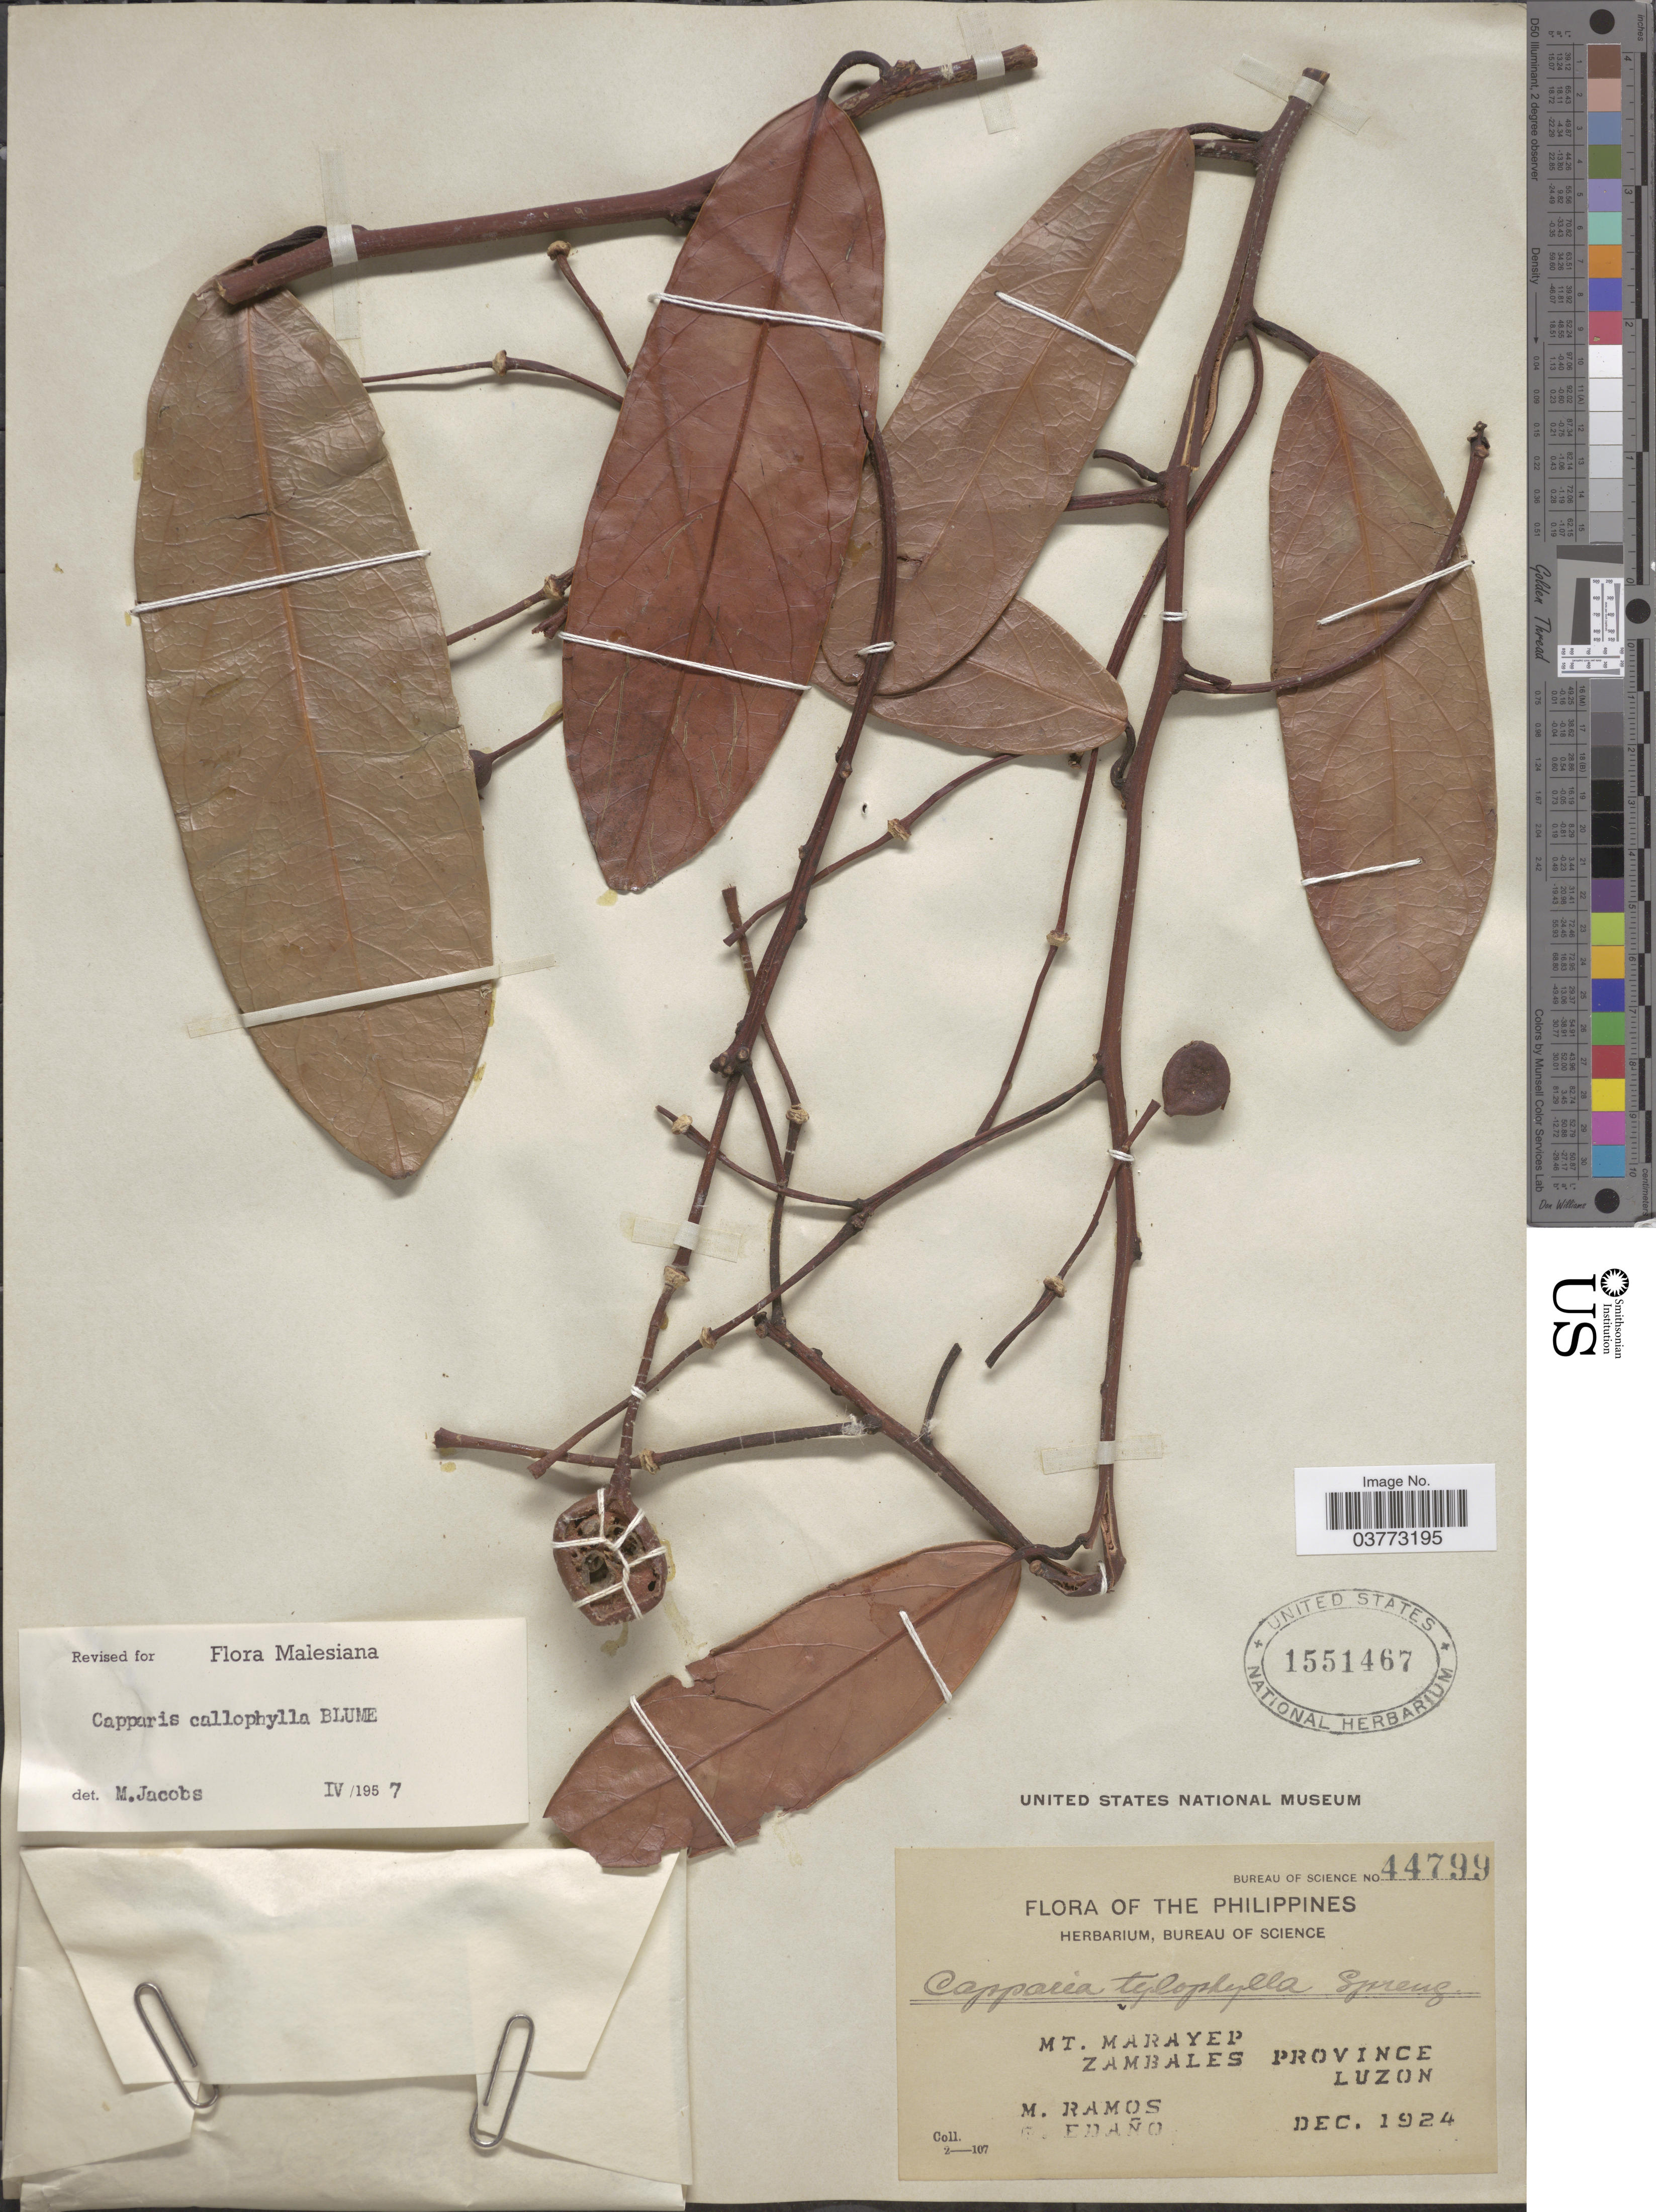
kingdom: Plantae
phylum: Tracheophyta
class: Magnoliopsida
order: Brassicales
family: Capparaceae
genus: Capparis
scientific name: Capparis callophylla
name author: Blume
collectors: M. Ramos & G. Edaño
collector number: Bureau of Science 44799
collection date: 1924-12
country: Philippines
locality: The Philippines. Mt. Marayep. Zambales Province, Luzon.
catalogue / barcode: US 1551467